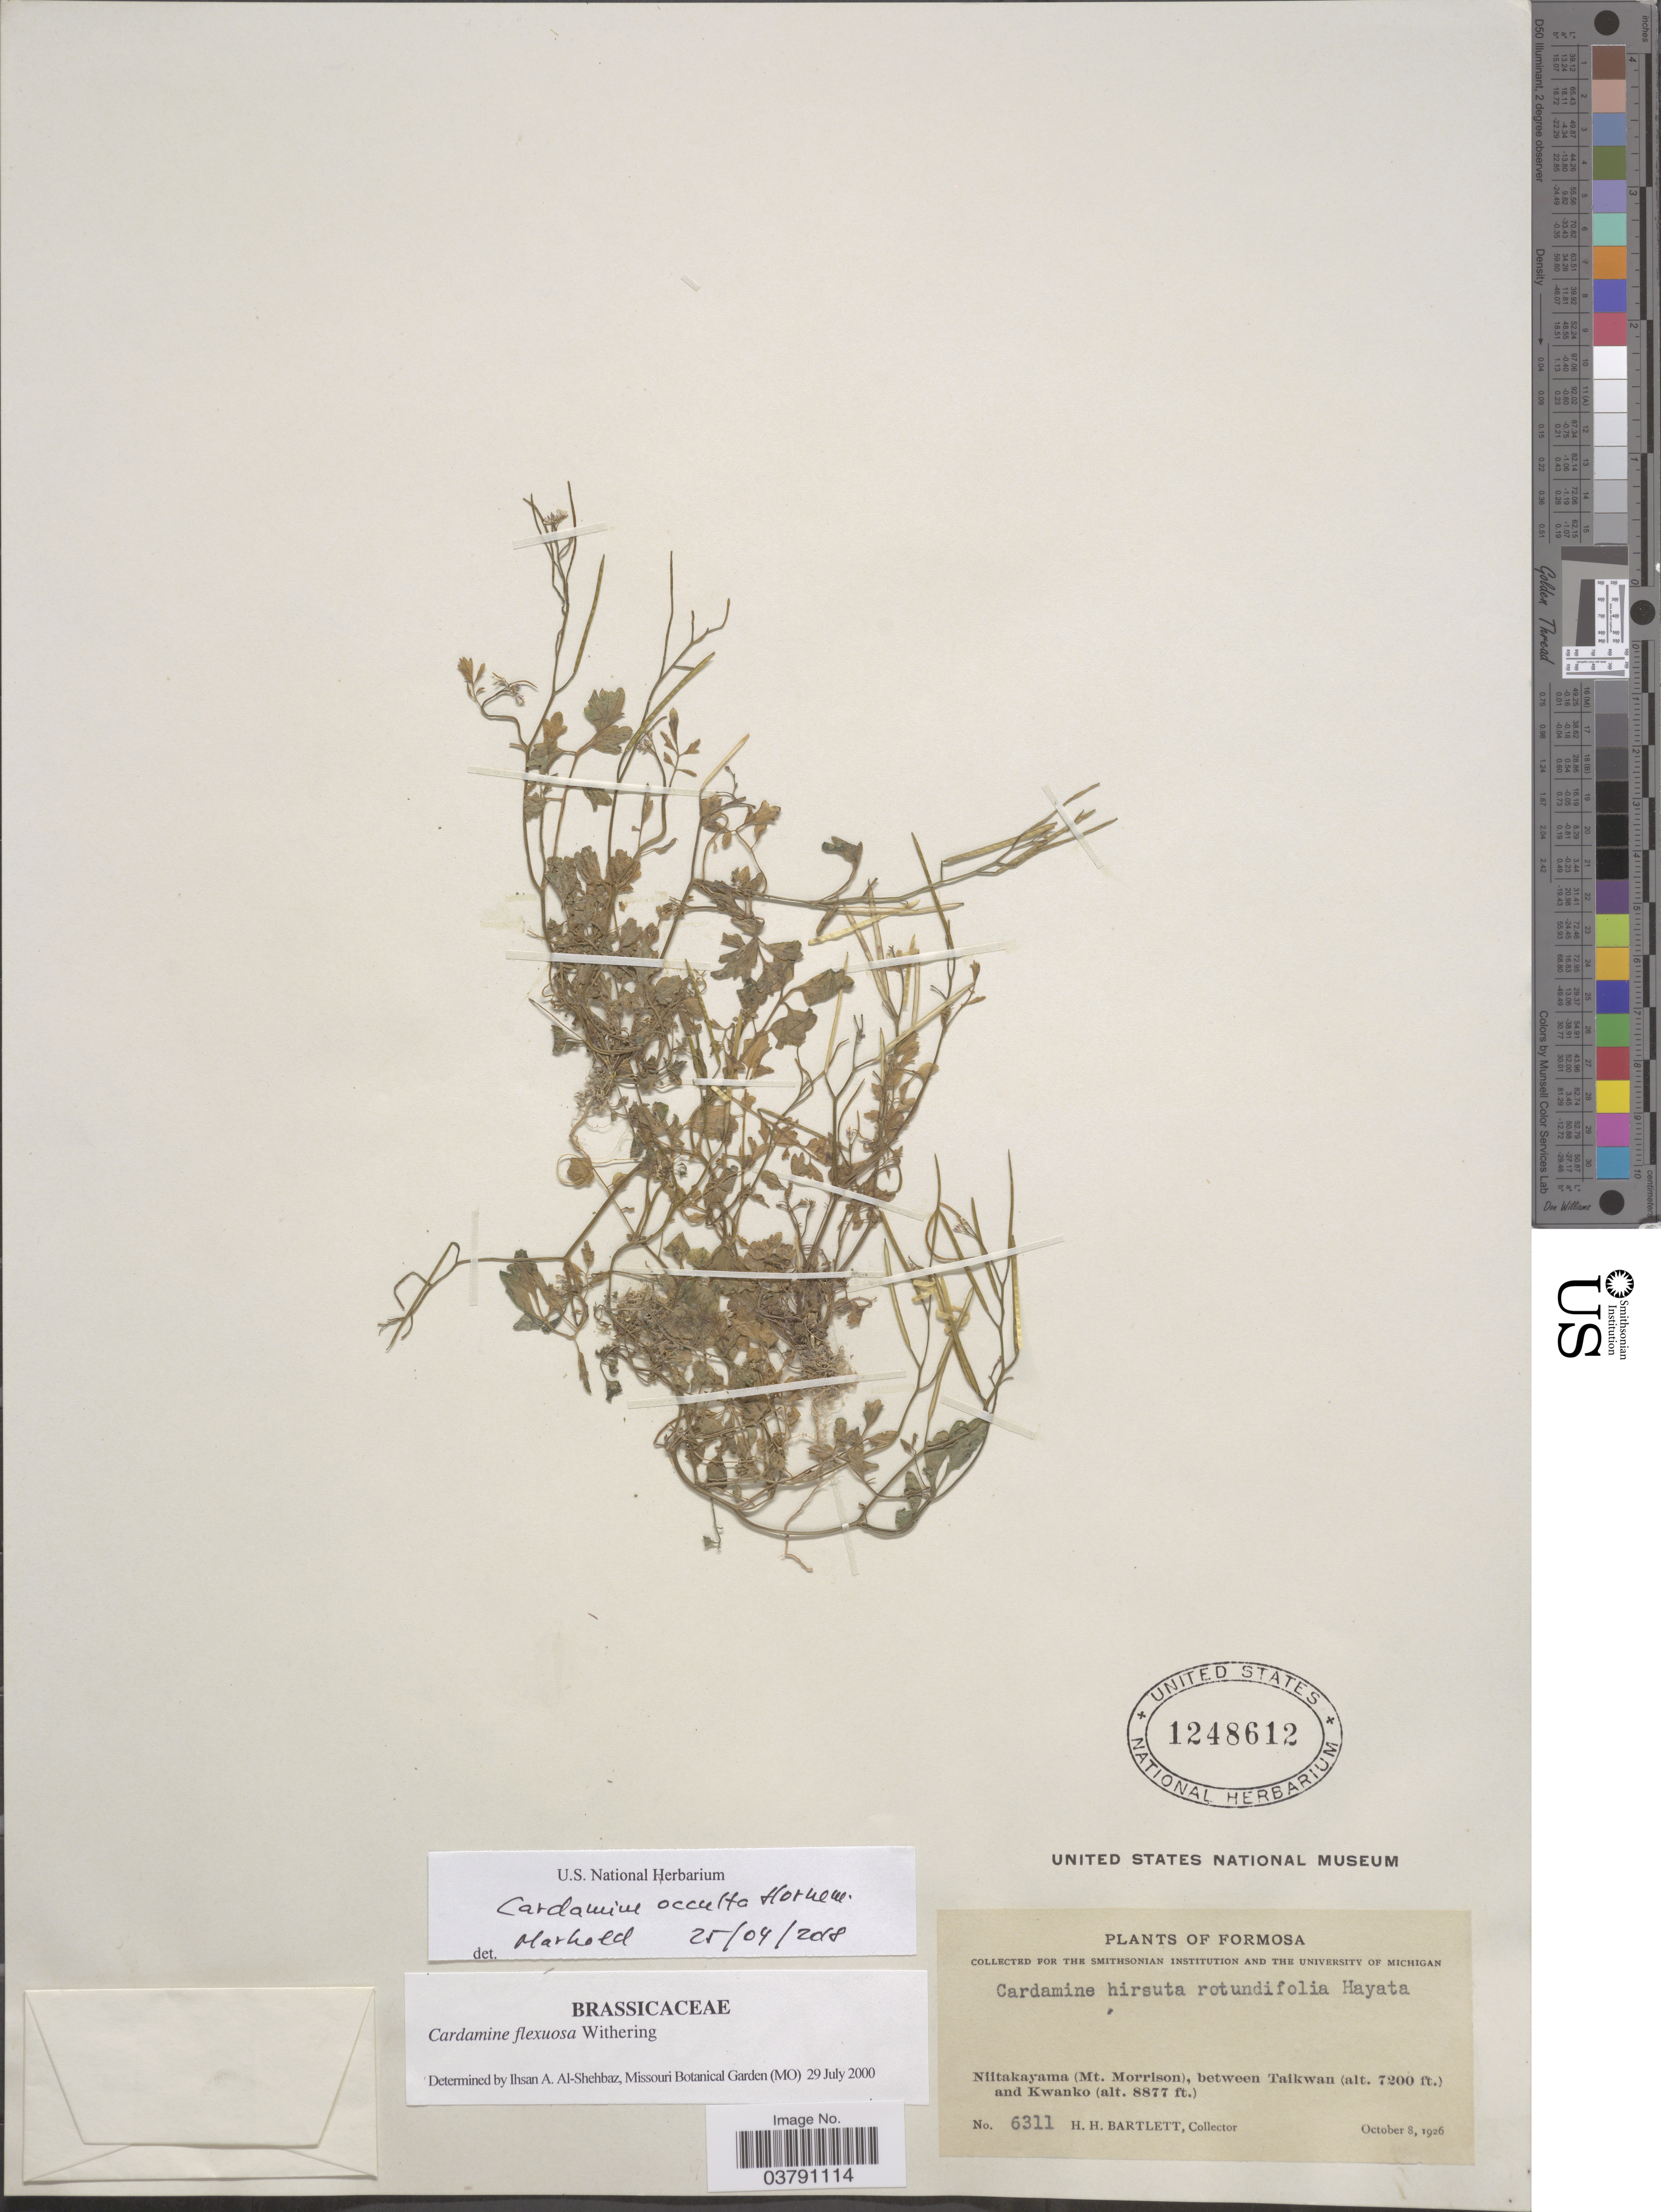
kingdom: Plantae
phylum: Tracheophyta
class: Magnoliopsida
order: Brassicales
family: Brassicaceae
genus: Cardamine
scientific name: Cardamine occulta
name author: Hornem.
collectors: H. H. Bartlett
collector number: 6311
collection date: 1926-10-08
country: Taiwan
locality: Formosa. Niitakayama (Mt. Morrison), between Taikwan and Kwanko.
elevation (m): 2195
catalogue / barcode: US 1248612